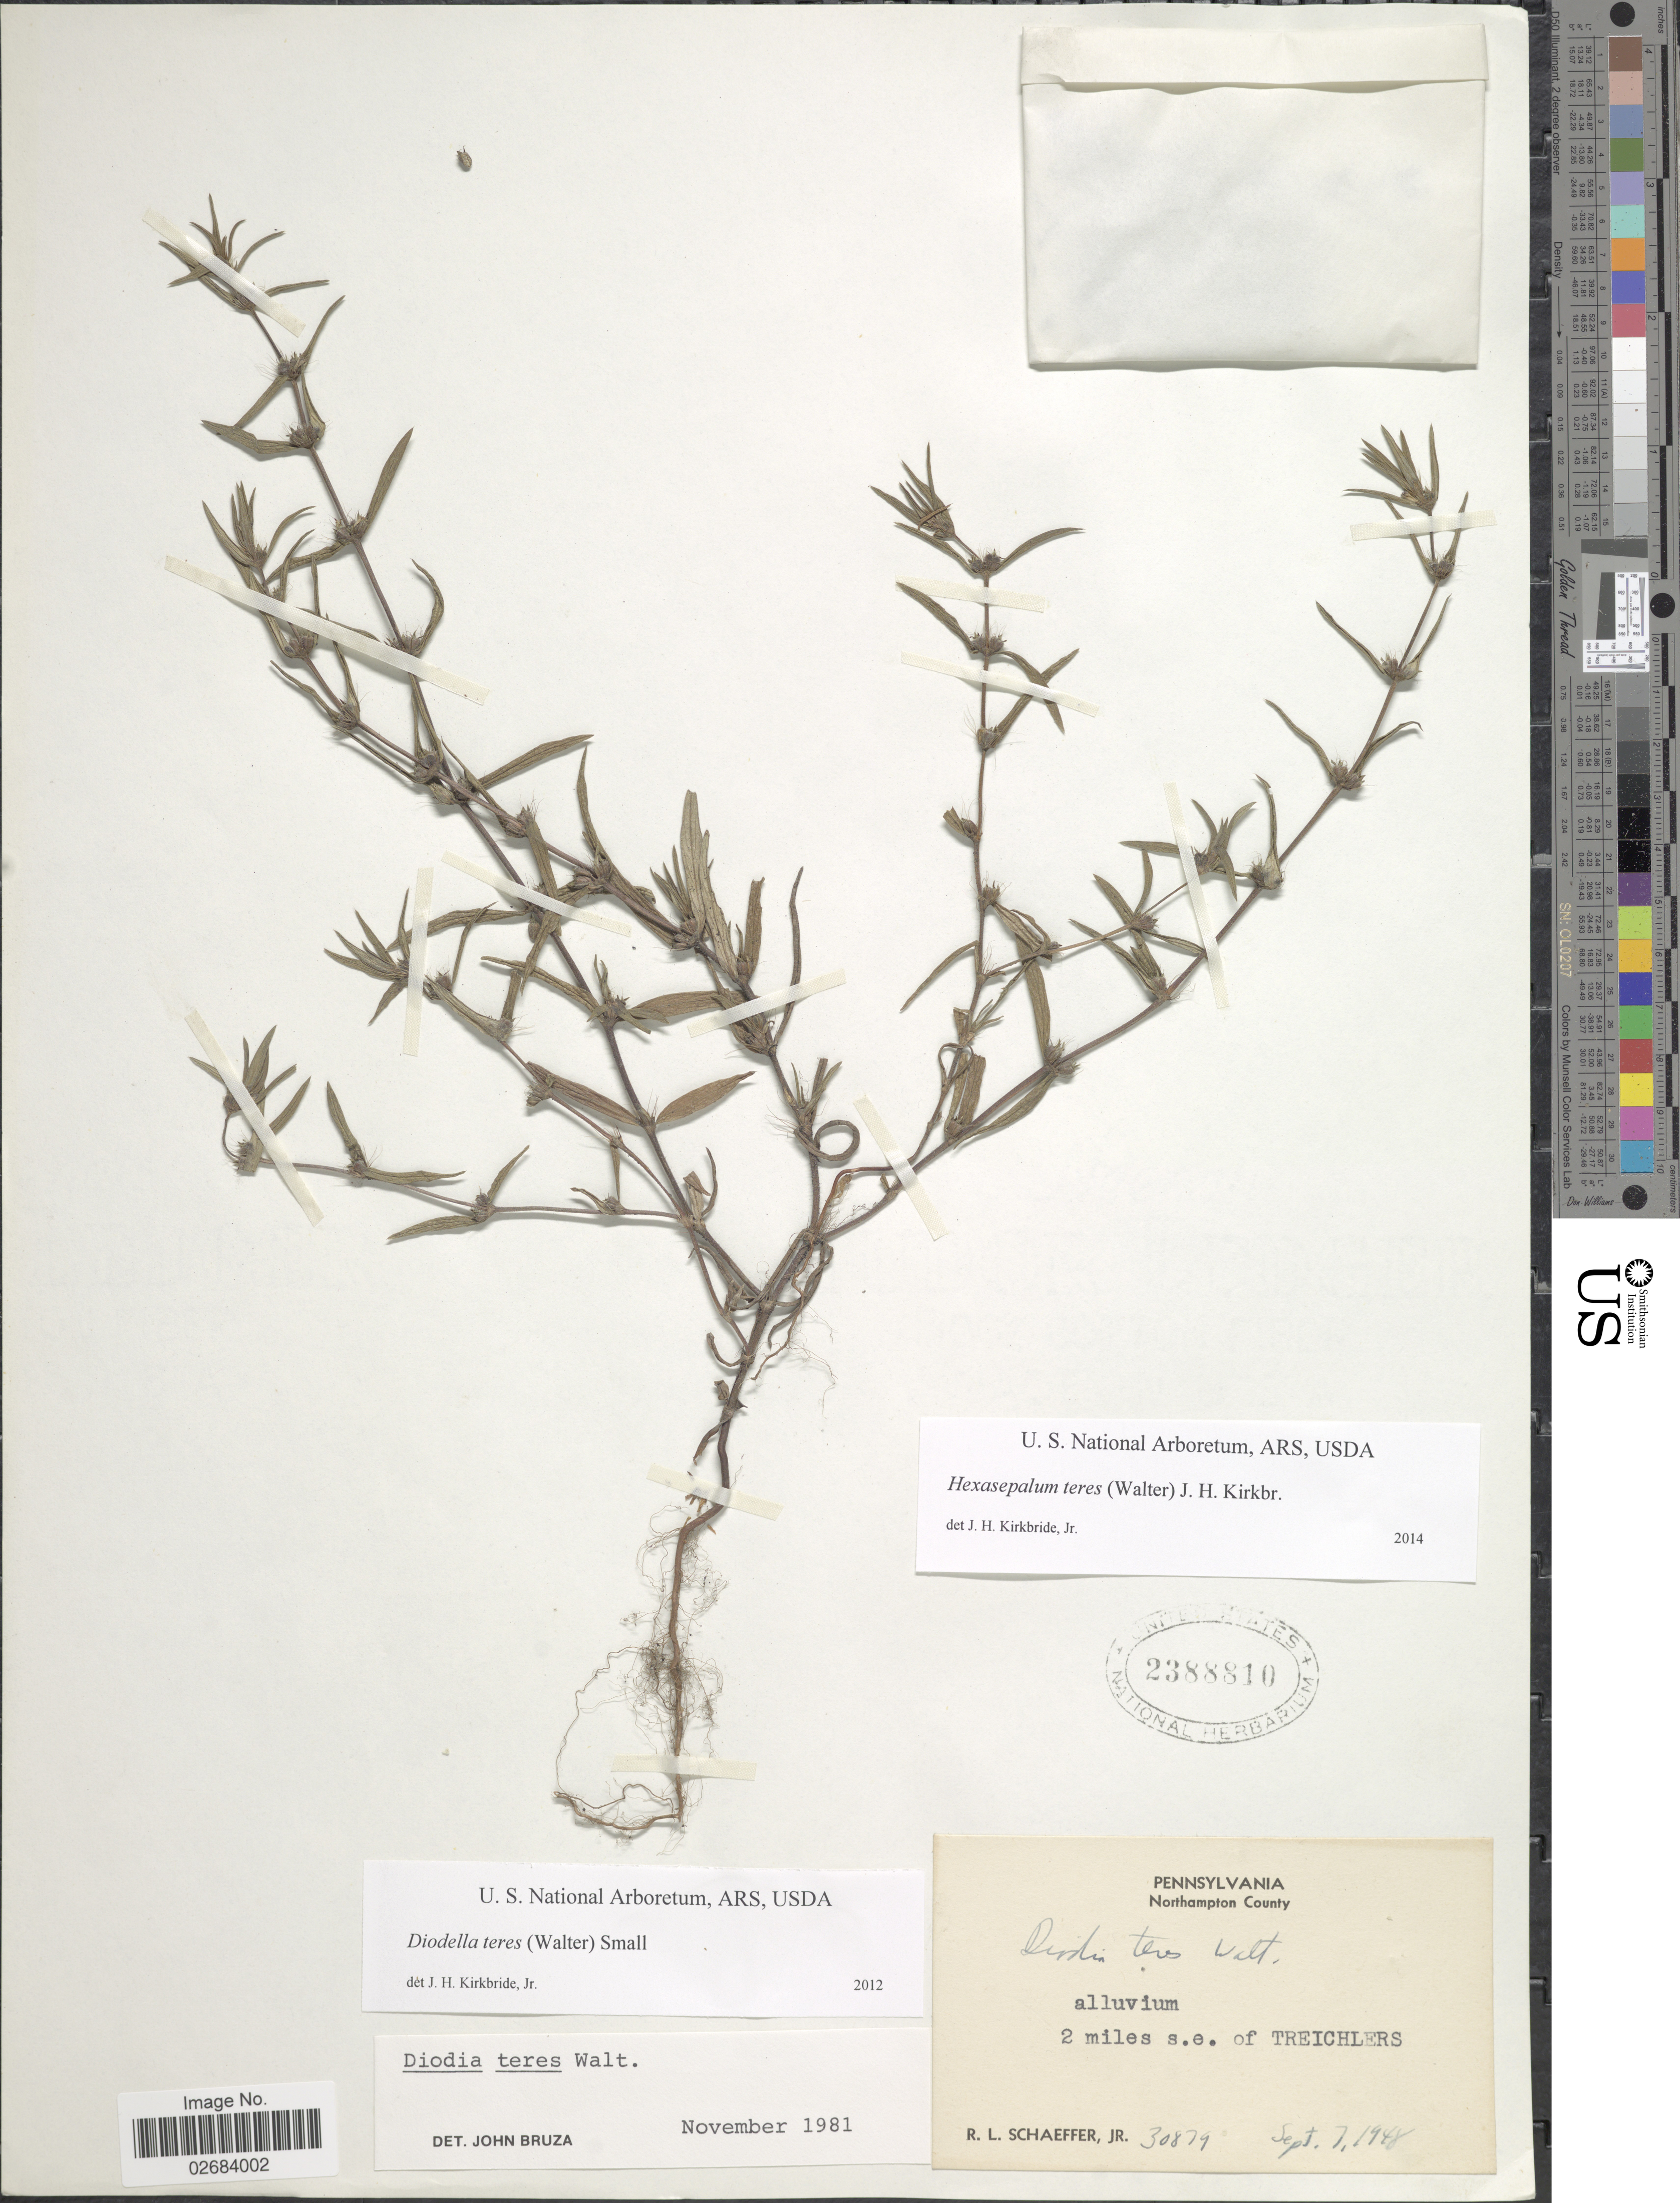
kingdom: Plantae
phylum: Tracheophyta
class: Magnoliopsida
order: Gentianales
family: Rubiaceae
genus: Diodia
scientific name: Diodia teres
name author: Walter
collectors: R. L. Schaeffer Jr.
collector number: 30879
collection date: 1948-09-07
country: United States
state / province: Pennsylvania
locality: Northampton County, 2 miles s.e. of Treichlers.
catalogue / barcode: US 2388810